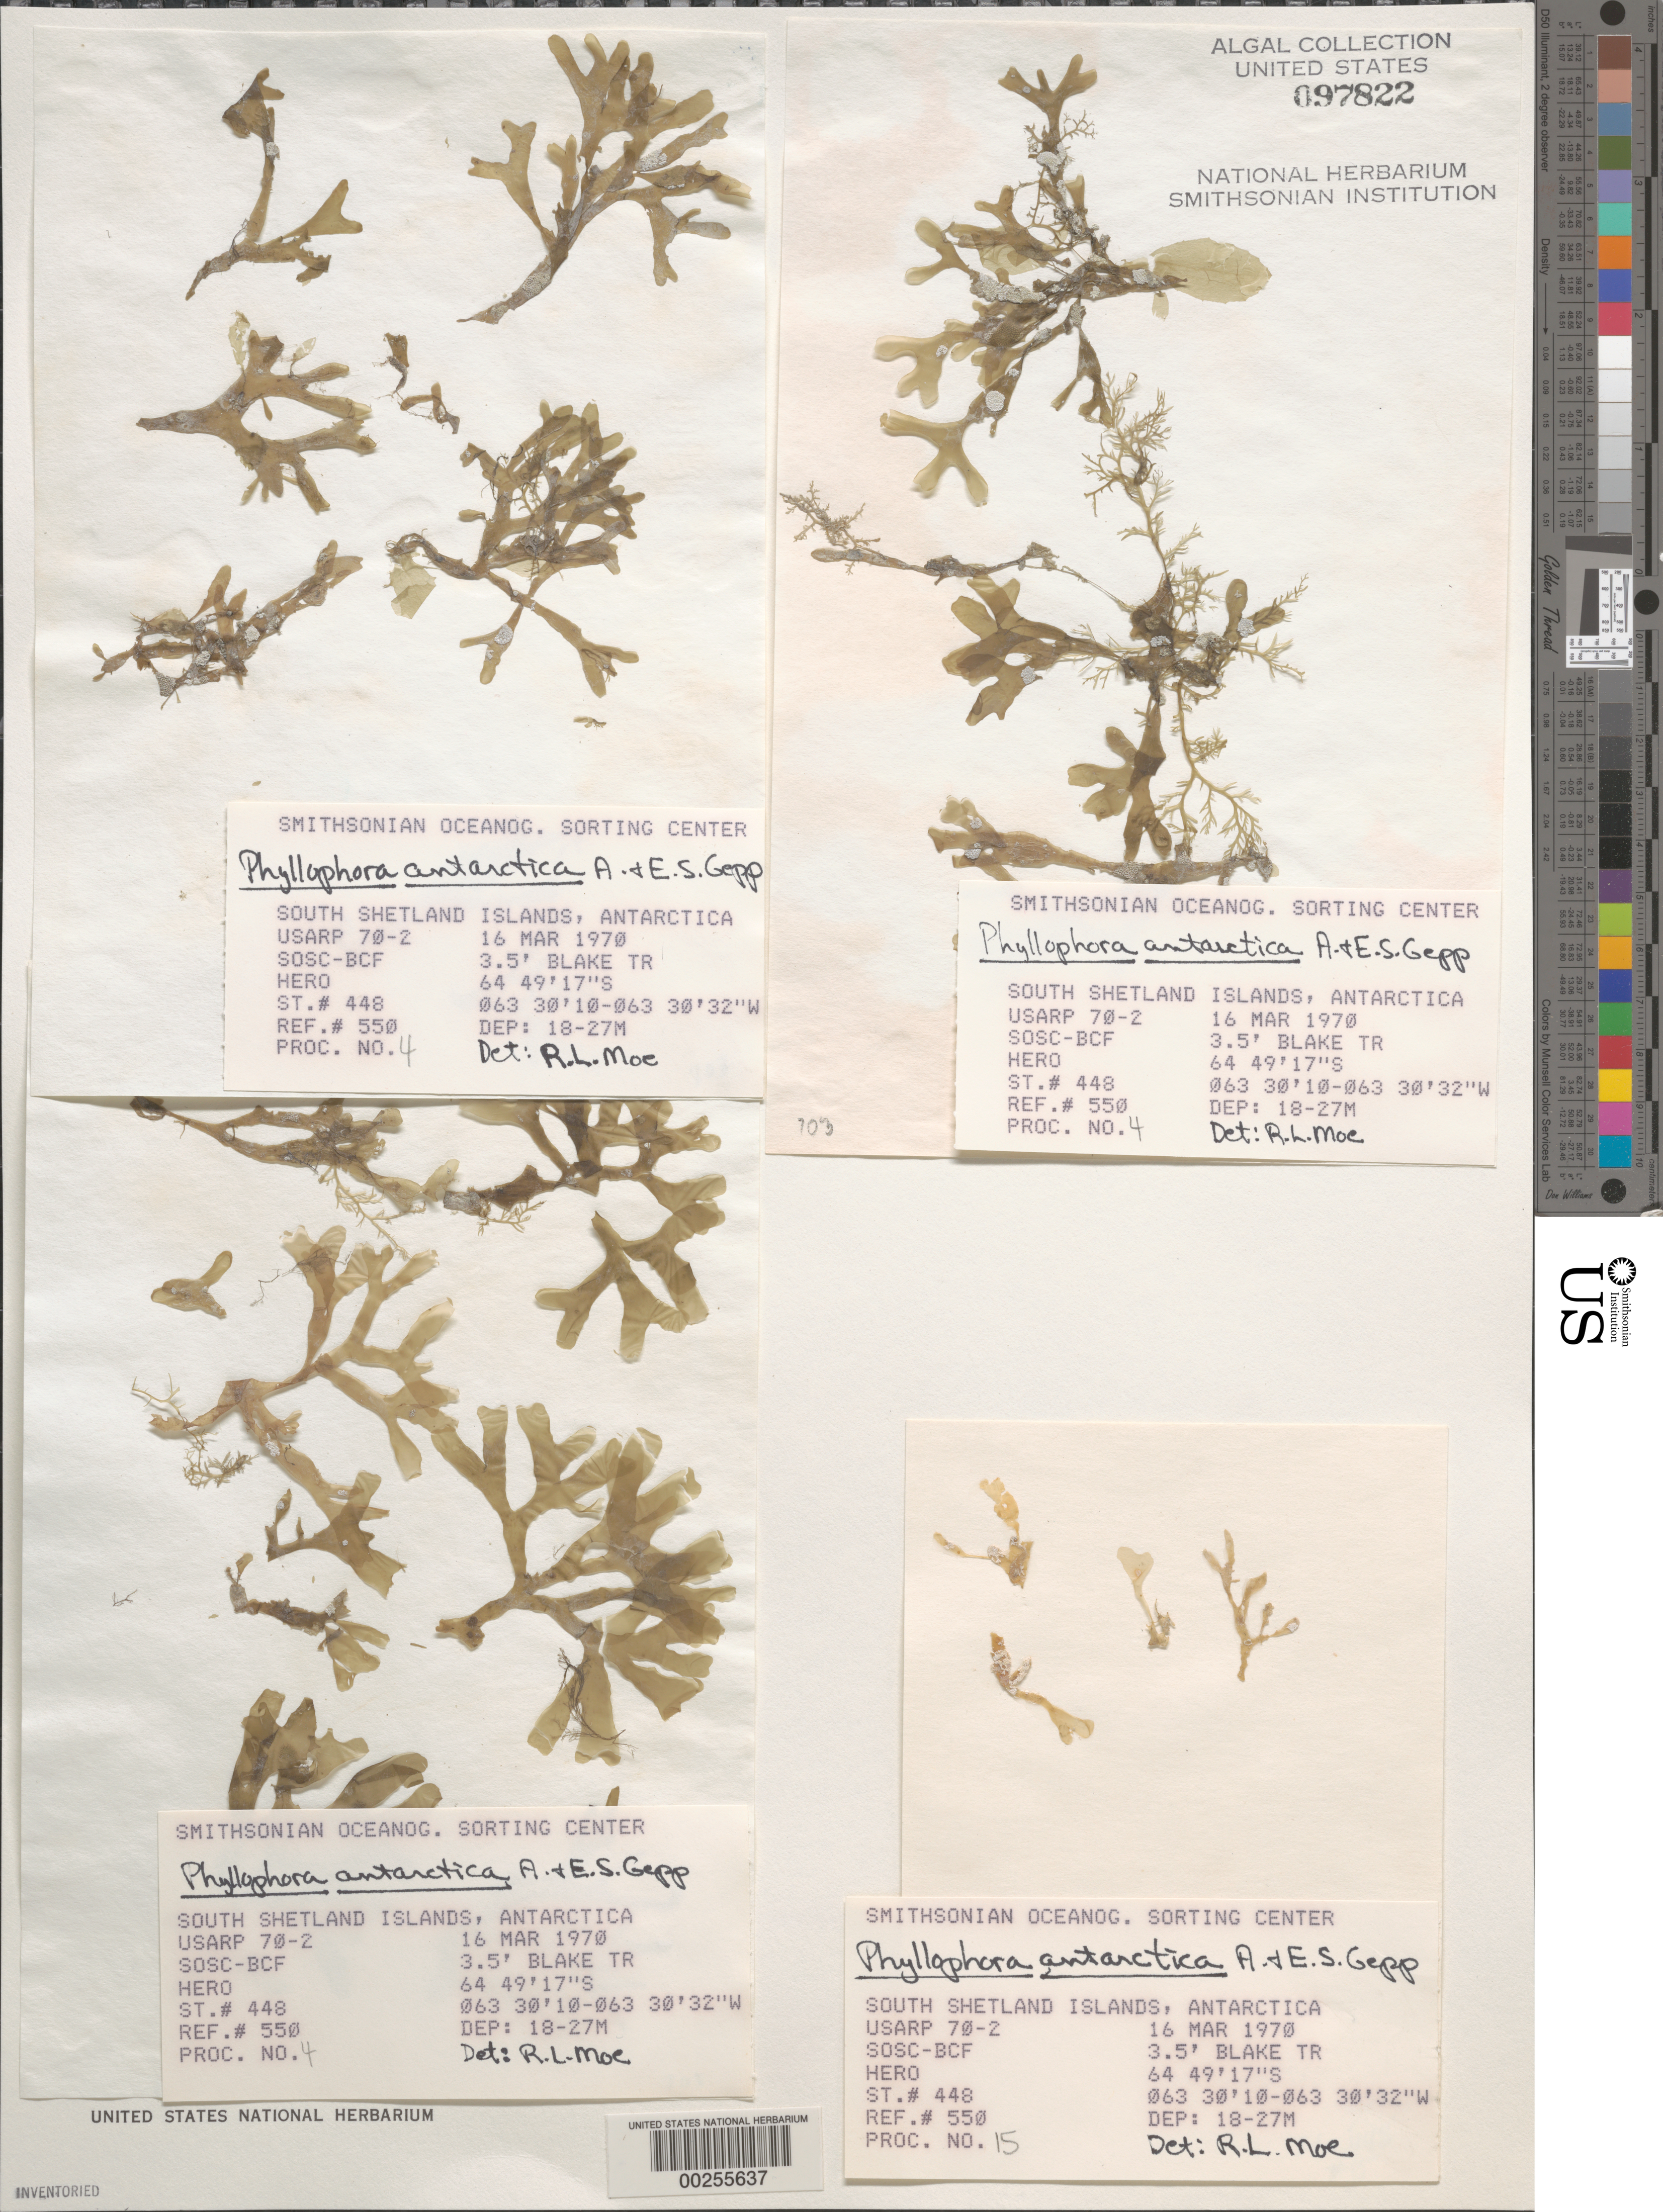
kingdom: Plantae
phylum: Rhodophyta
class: Florideophyceae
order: Gigartinales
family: Phyllophoraceae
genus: Phyllophora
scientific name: Phyllophora antarctica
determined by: Moe, R. L.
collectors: SOSC-BCF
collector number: Station 448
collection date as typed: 16 Mar 1970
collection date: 1970-03-16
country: Antarctica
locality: Antarctic Peninsula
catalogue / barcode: US 97822